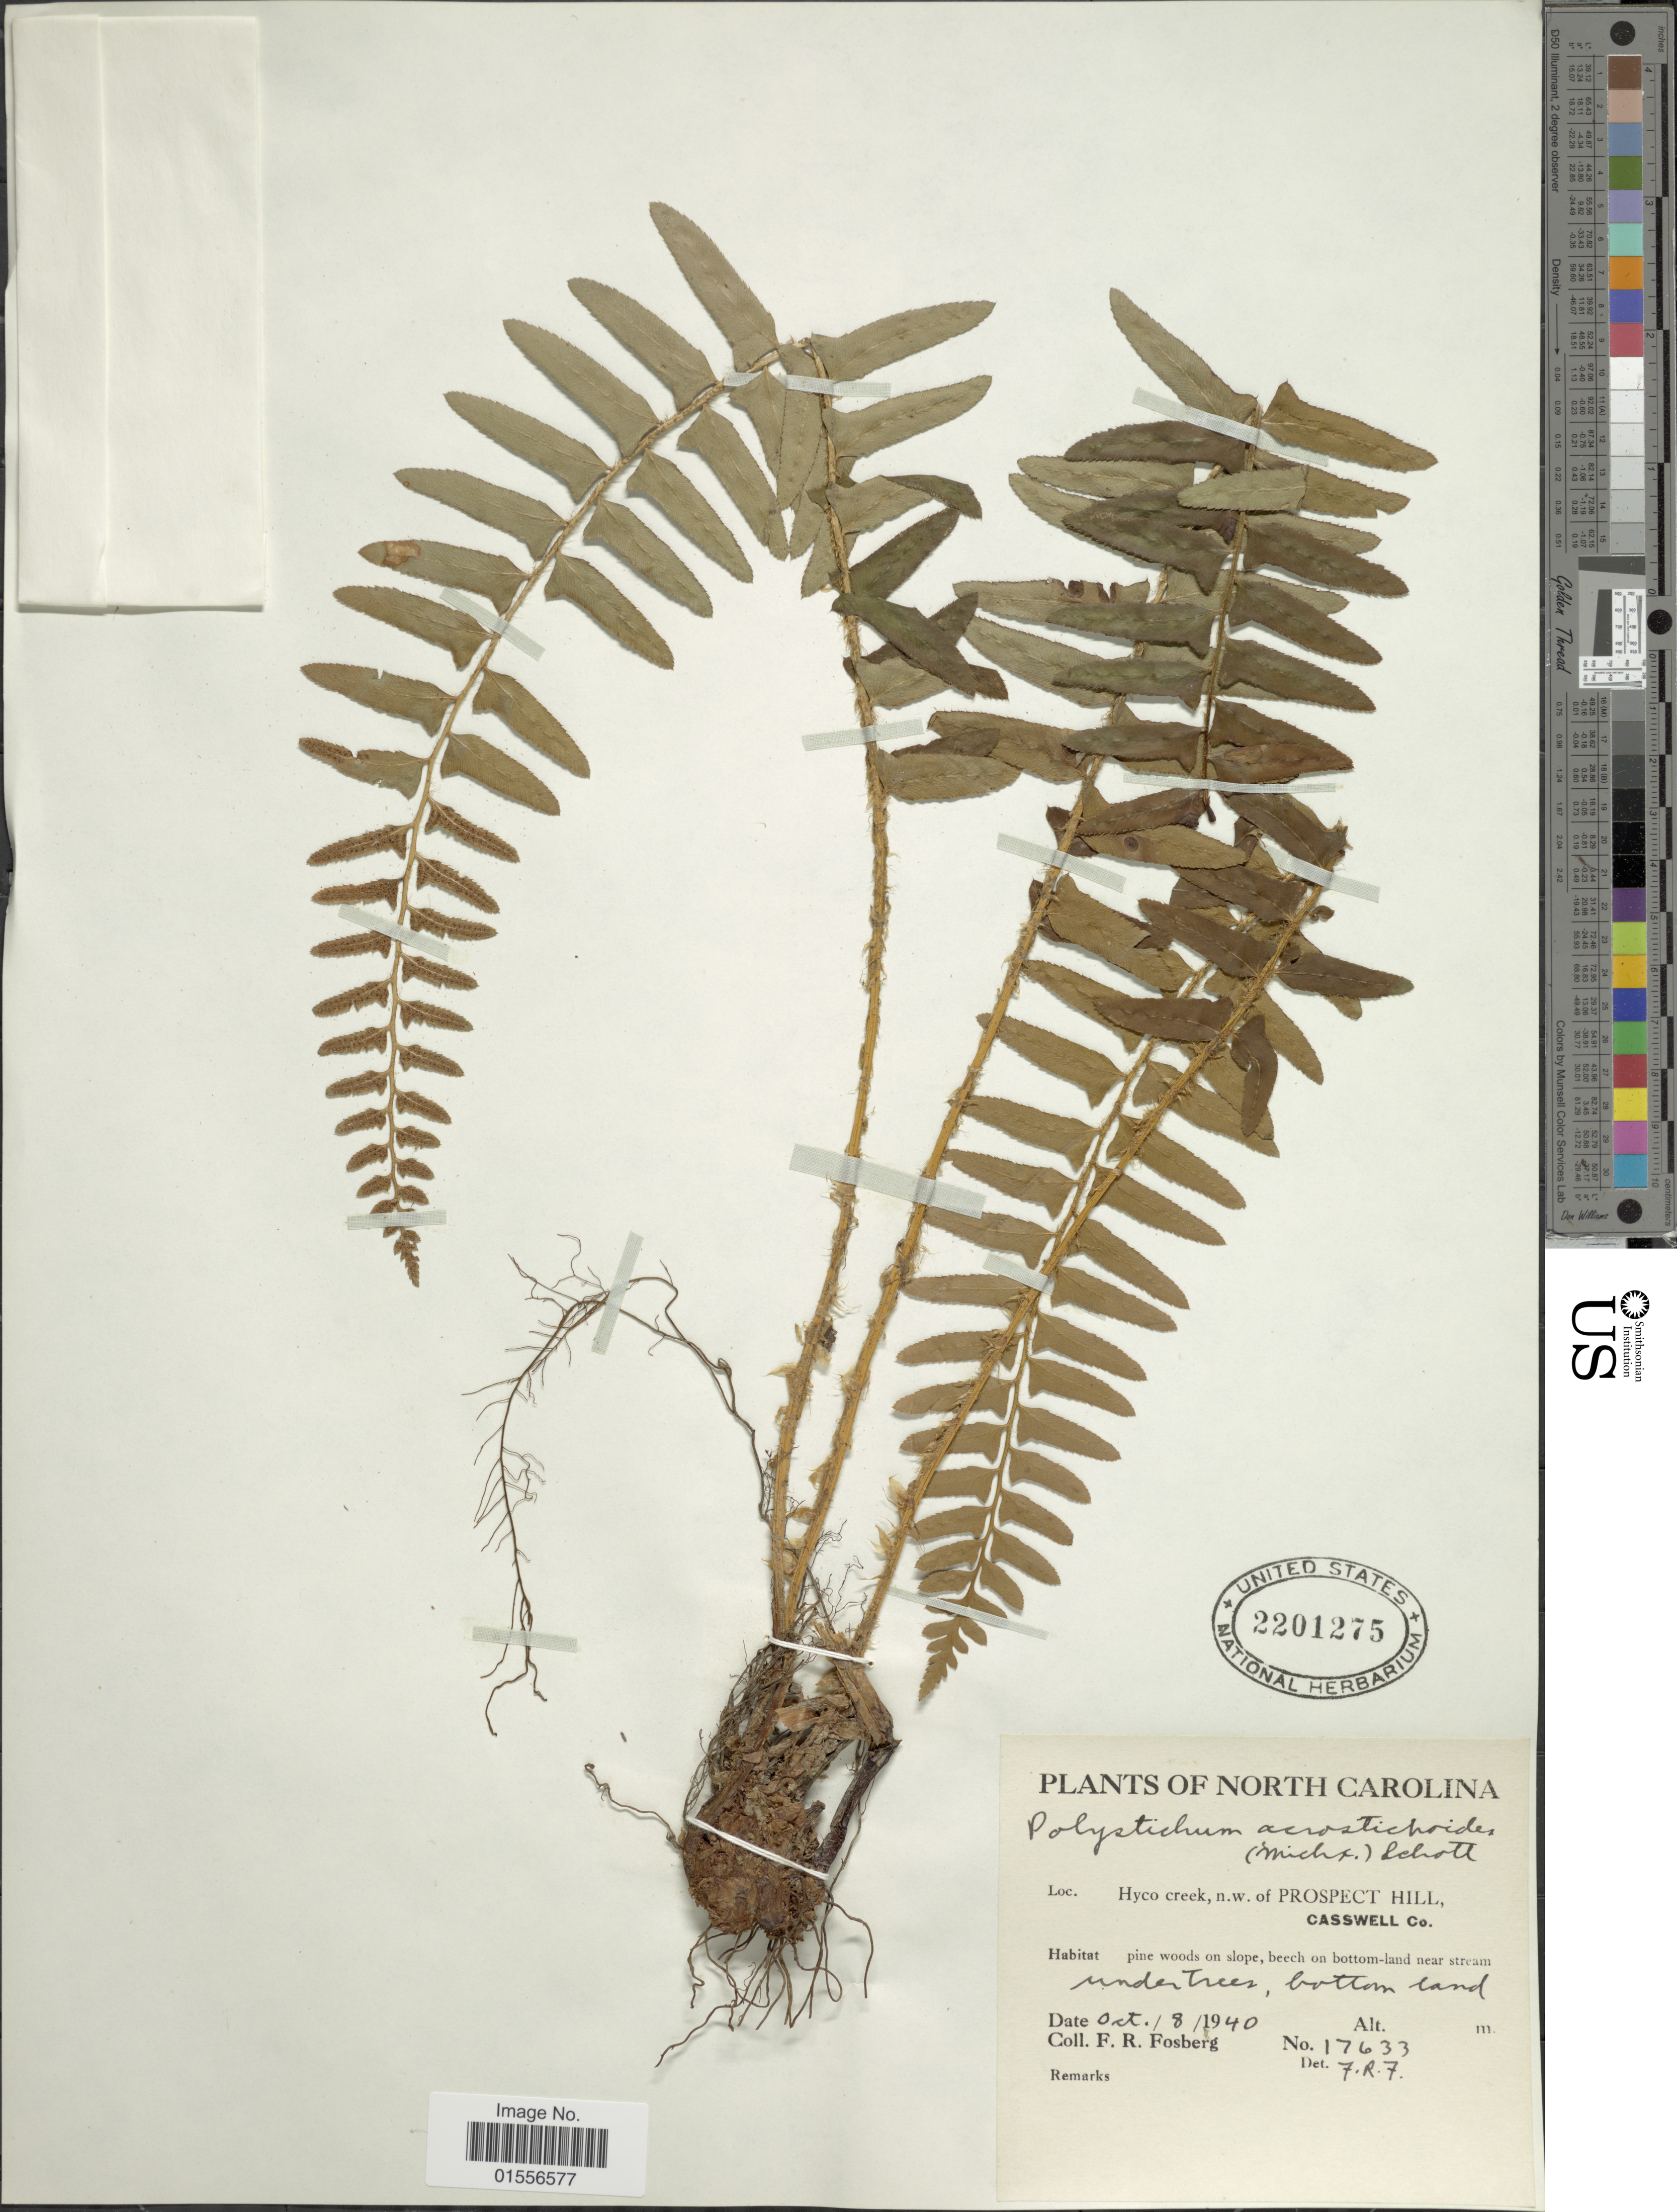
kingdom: Plantae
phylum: Tracheophyta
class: Polypodiopsida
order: Polypodiales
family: Dryopteridaceae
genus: Polystichum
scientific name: Polystichum acrostichoides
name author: (Michx.) Schott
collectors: F. R. Fosberg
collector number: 17633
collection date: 1940-10-08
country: United States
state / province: North Carolina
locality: Hyco creek, n.w. of Prospect Hill, Casswell Co., pine woods on slope, beech on bottom-land near stream.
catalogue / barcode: US 2201275